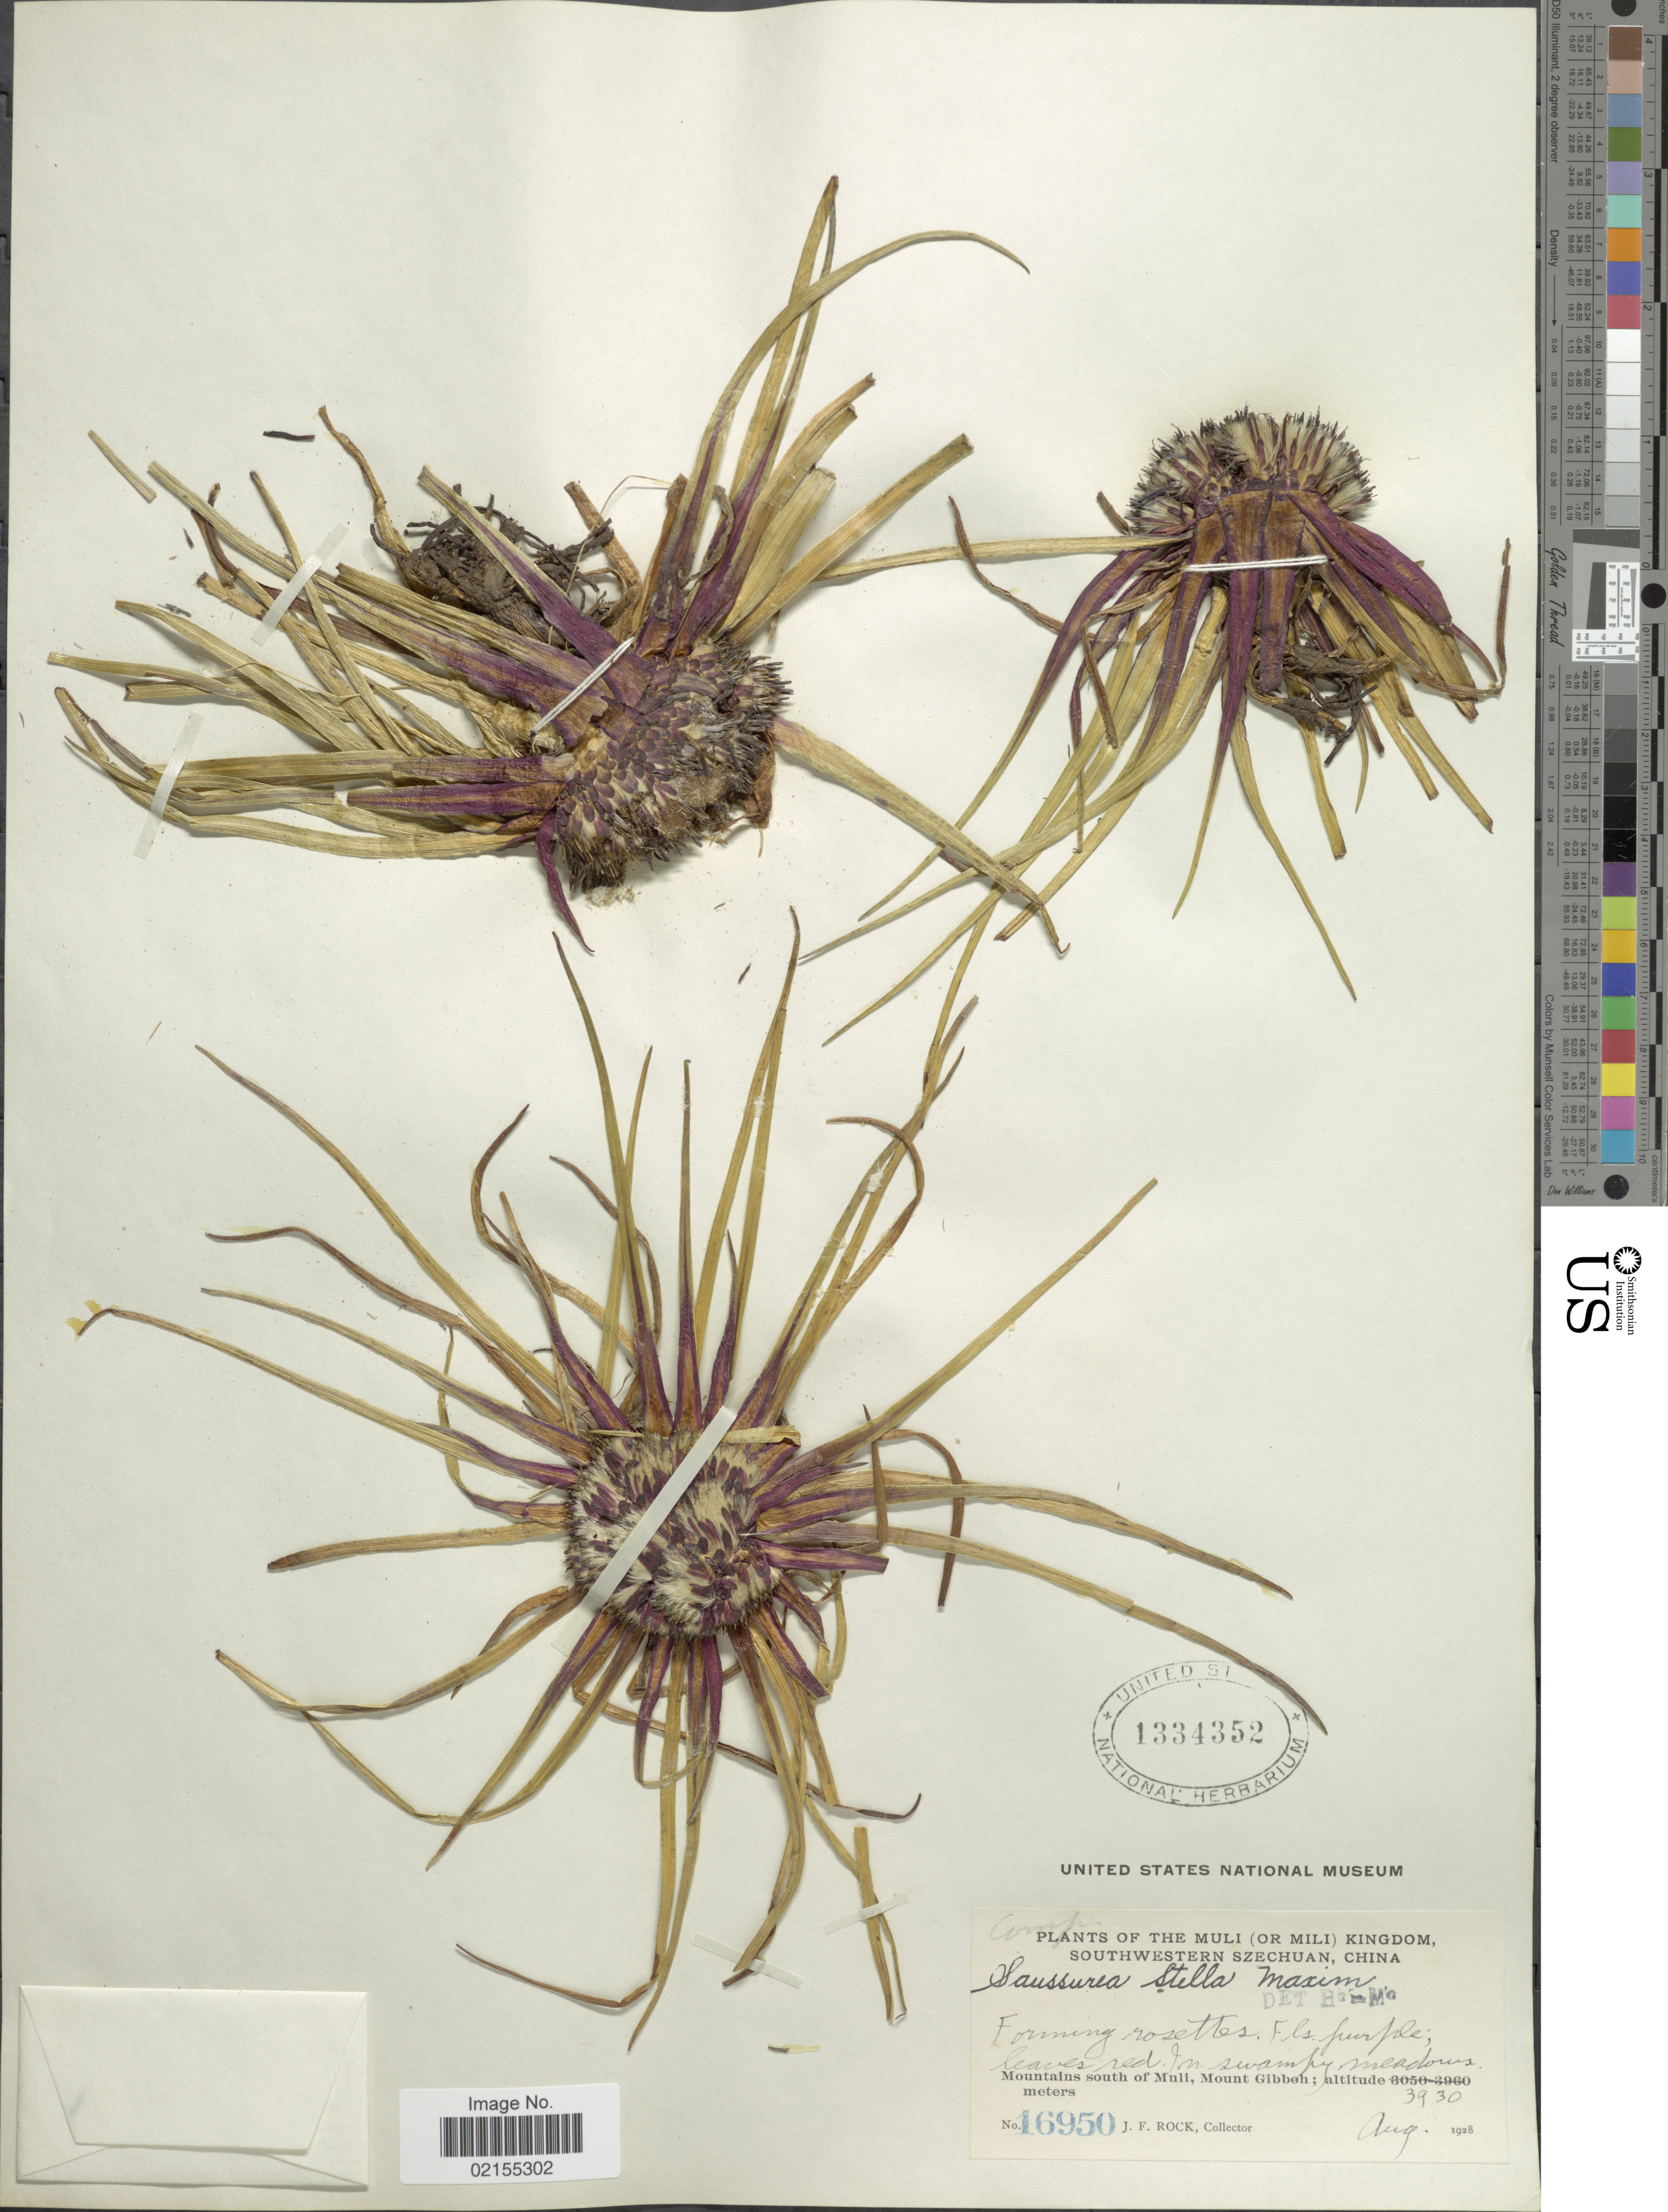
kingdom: Plantae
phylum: Tracheophyta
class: Magnoliopsida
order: Asterales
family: Asteraceae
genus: Saussurea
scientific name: Saussurea stella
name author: Maxim.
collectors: J. Rock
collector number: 16950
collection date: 1928-08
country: China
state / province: Sichuan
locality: The Muli (Or Mili) Kingdom, Southwestern Szechuan, Mountains south of Muli, Mount Gibboh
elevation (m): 3930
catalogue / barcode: US 1334352